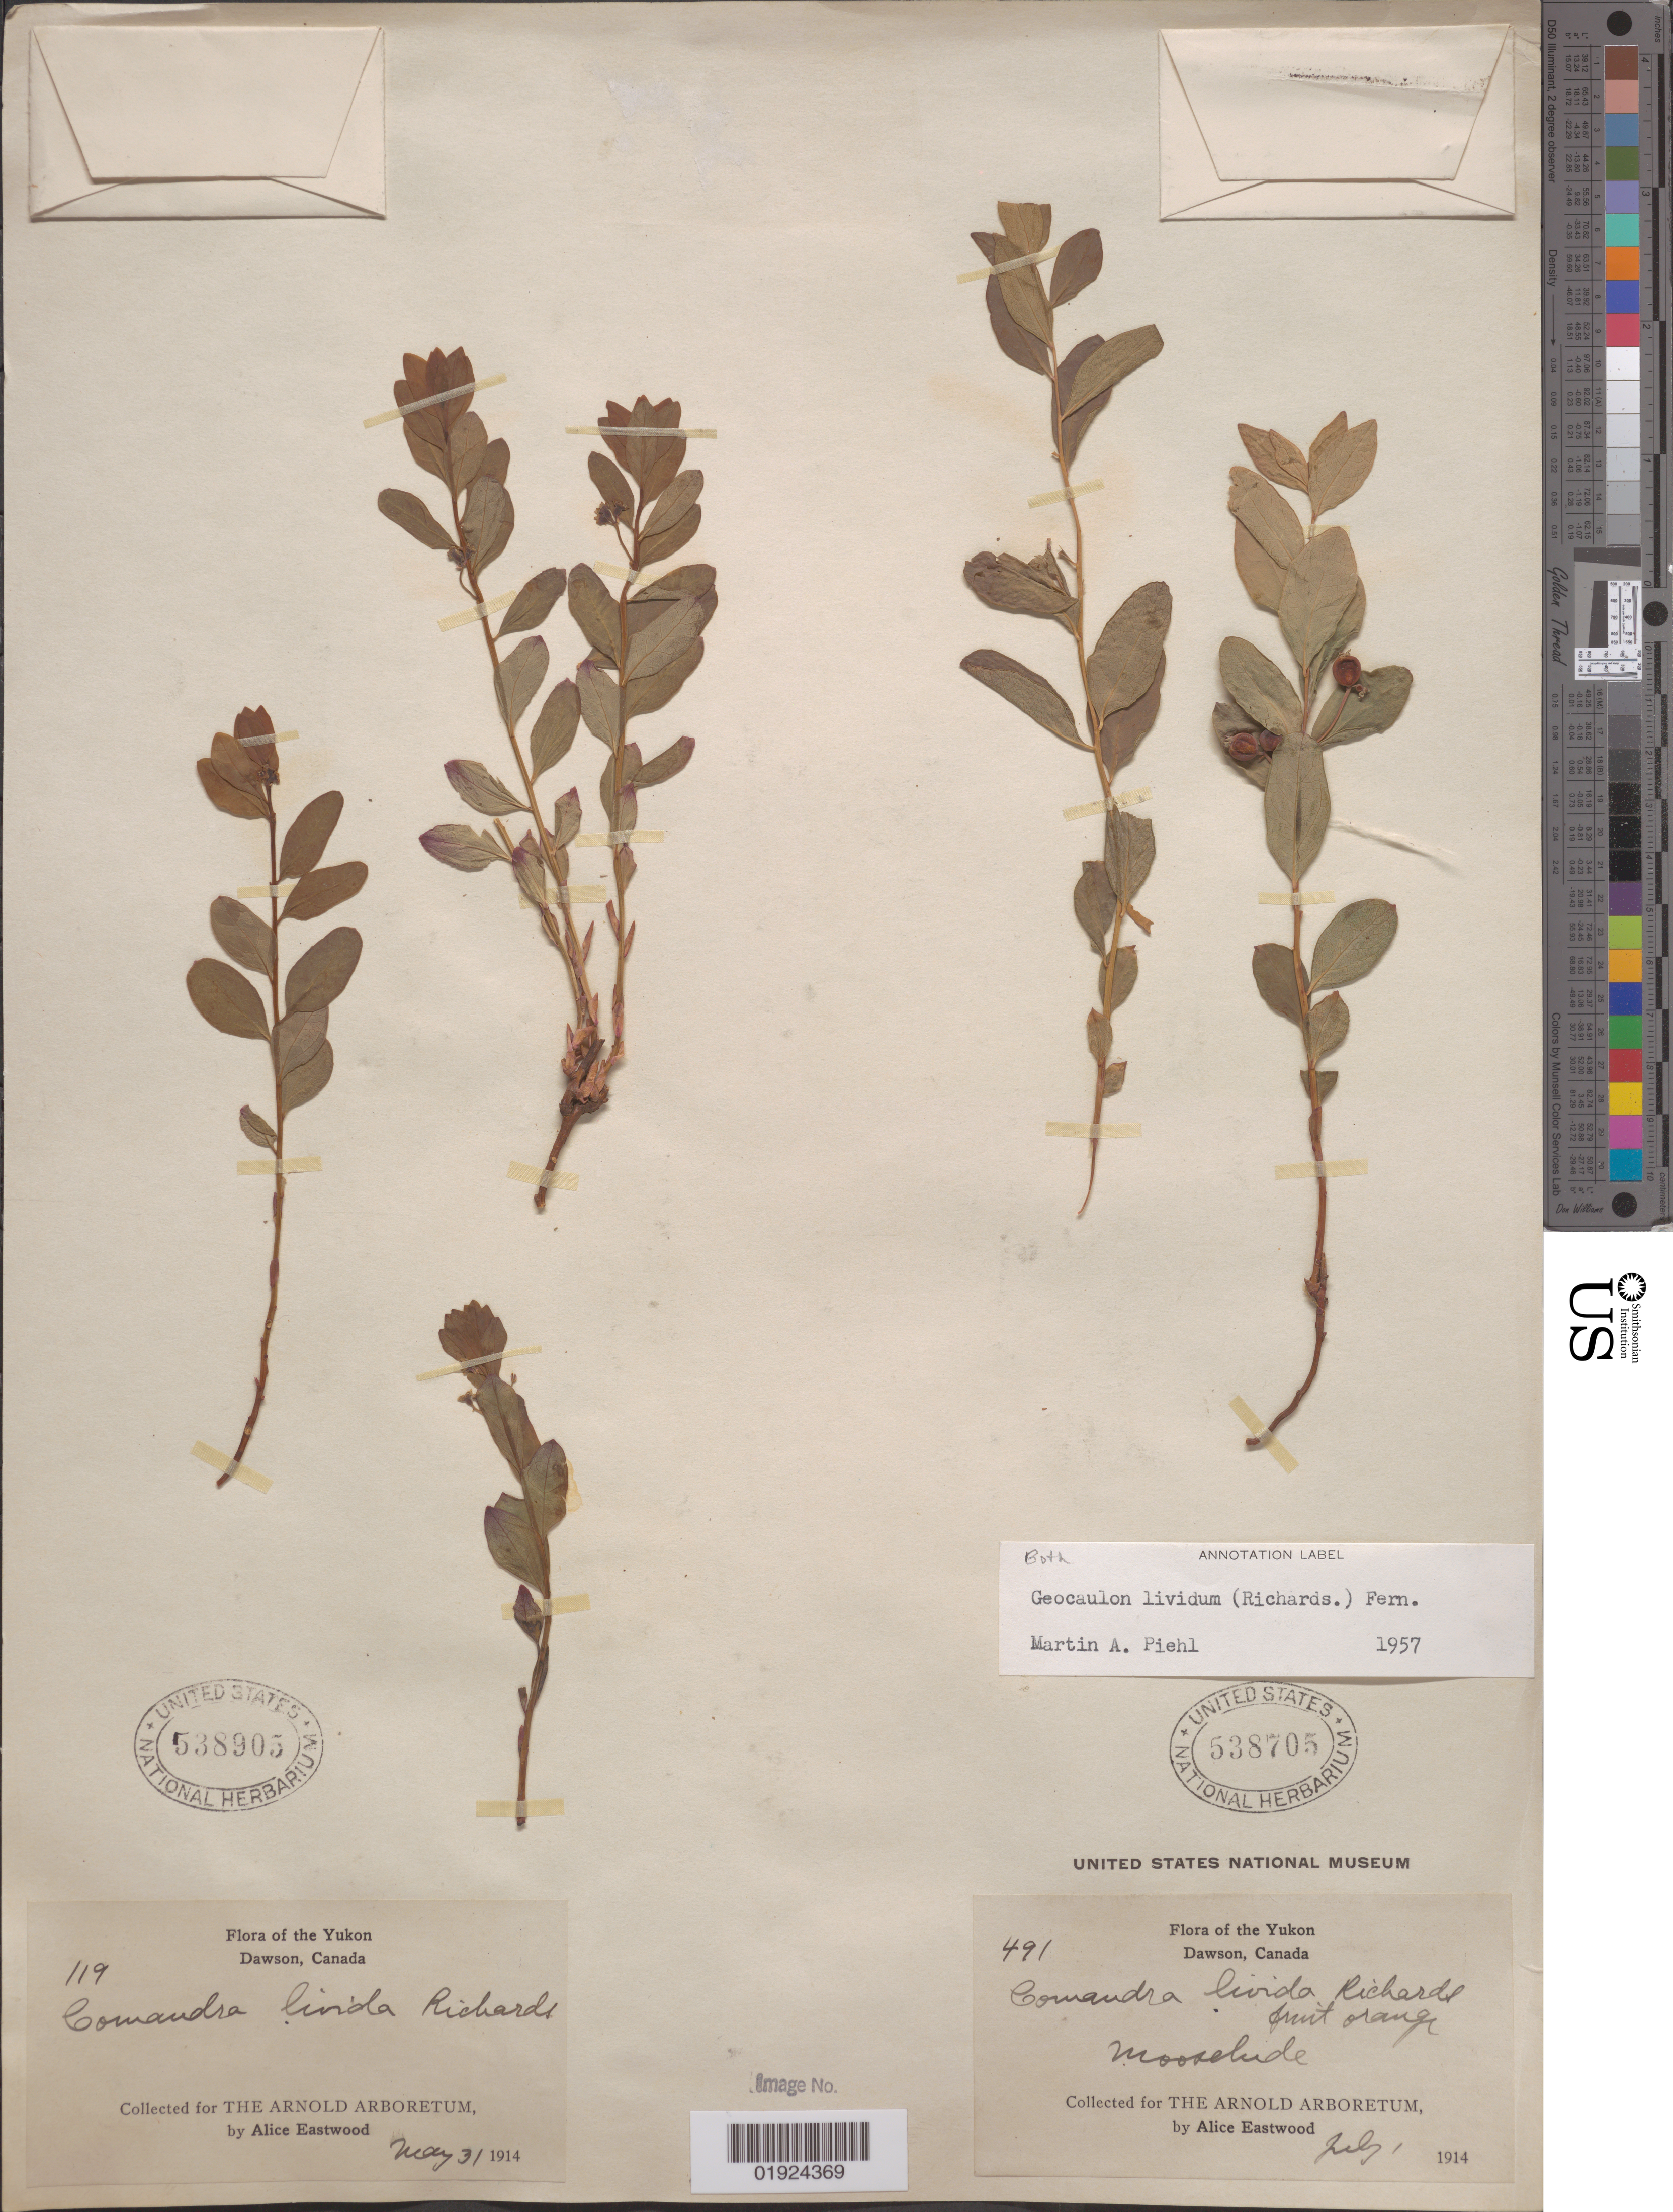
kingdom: Plantae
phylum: Tracheophyta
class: Magnoliopsida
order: Santalales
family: Comandraceae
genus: Geocaulon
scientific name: Geocaulon lividum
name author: (Richardson) Fernald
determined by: Piehl, M. A.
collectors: A. Eastwood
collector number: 491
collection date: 1914-07-01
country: Canada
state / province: Yukon Territory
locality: Yukon Dawson. Moosehide.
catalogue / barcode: US 538705-2